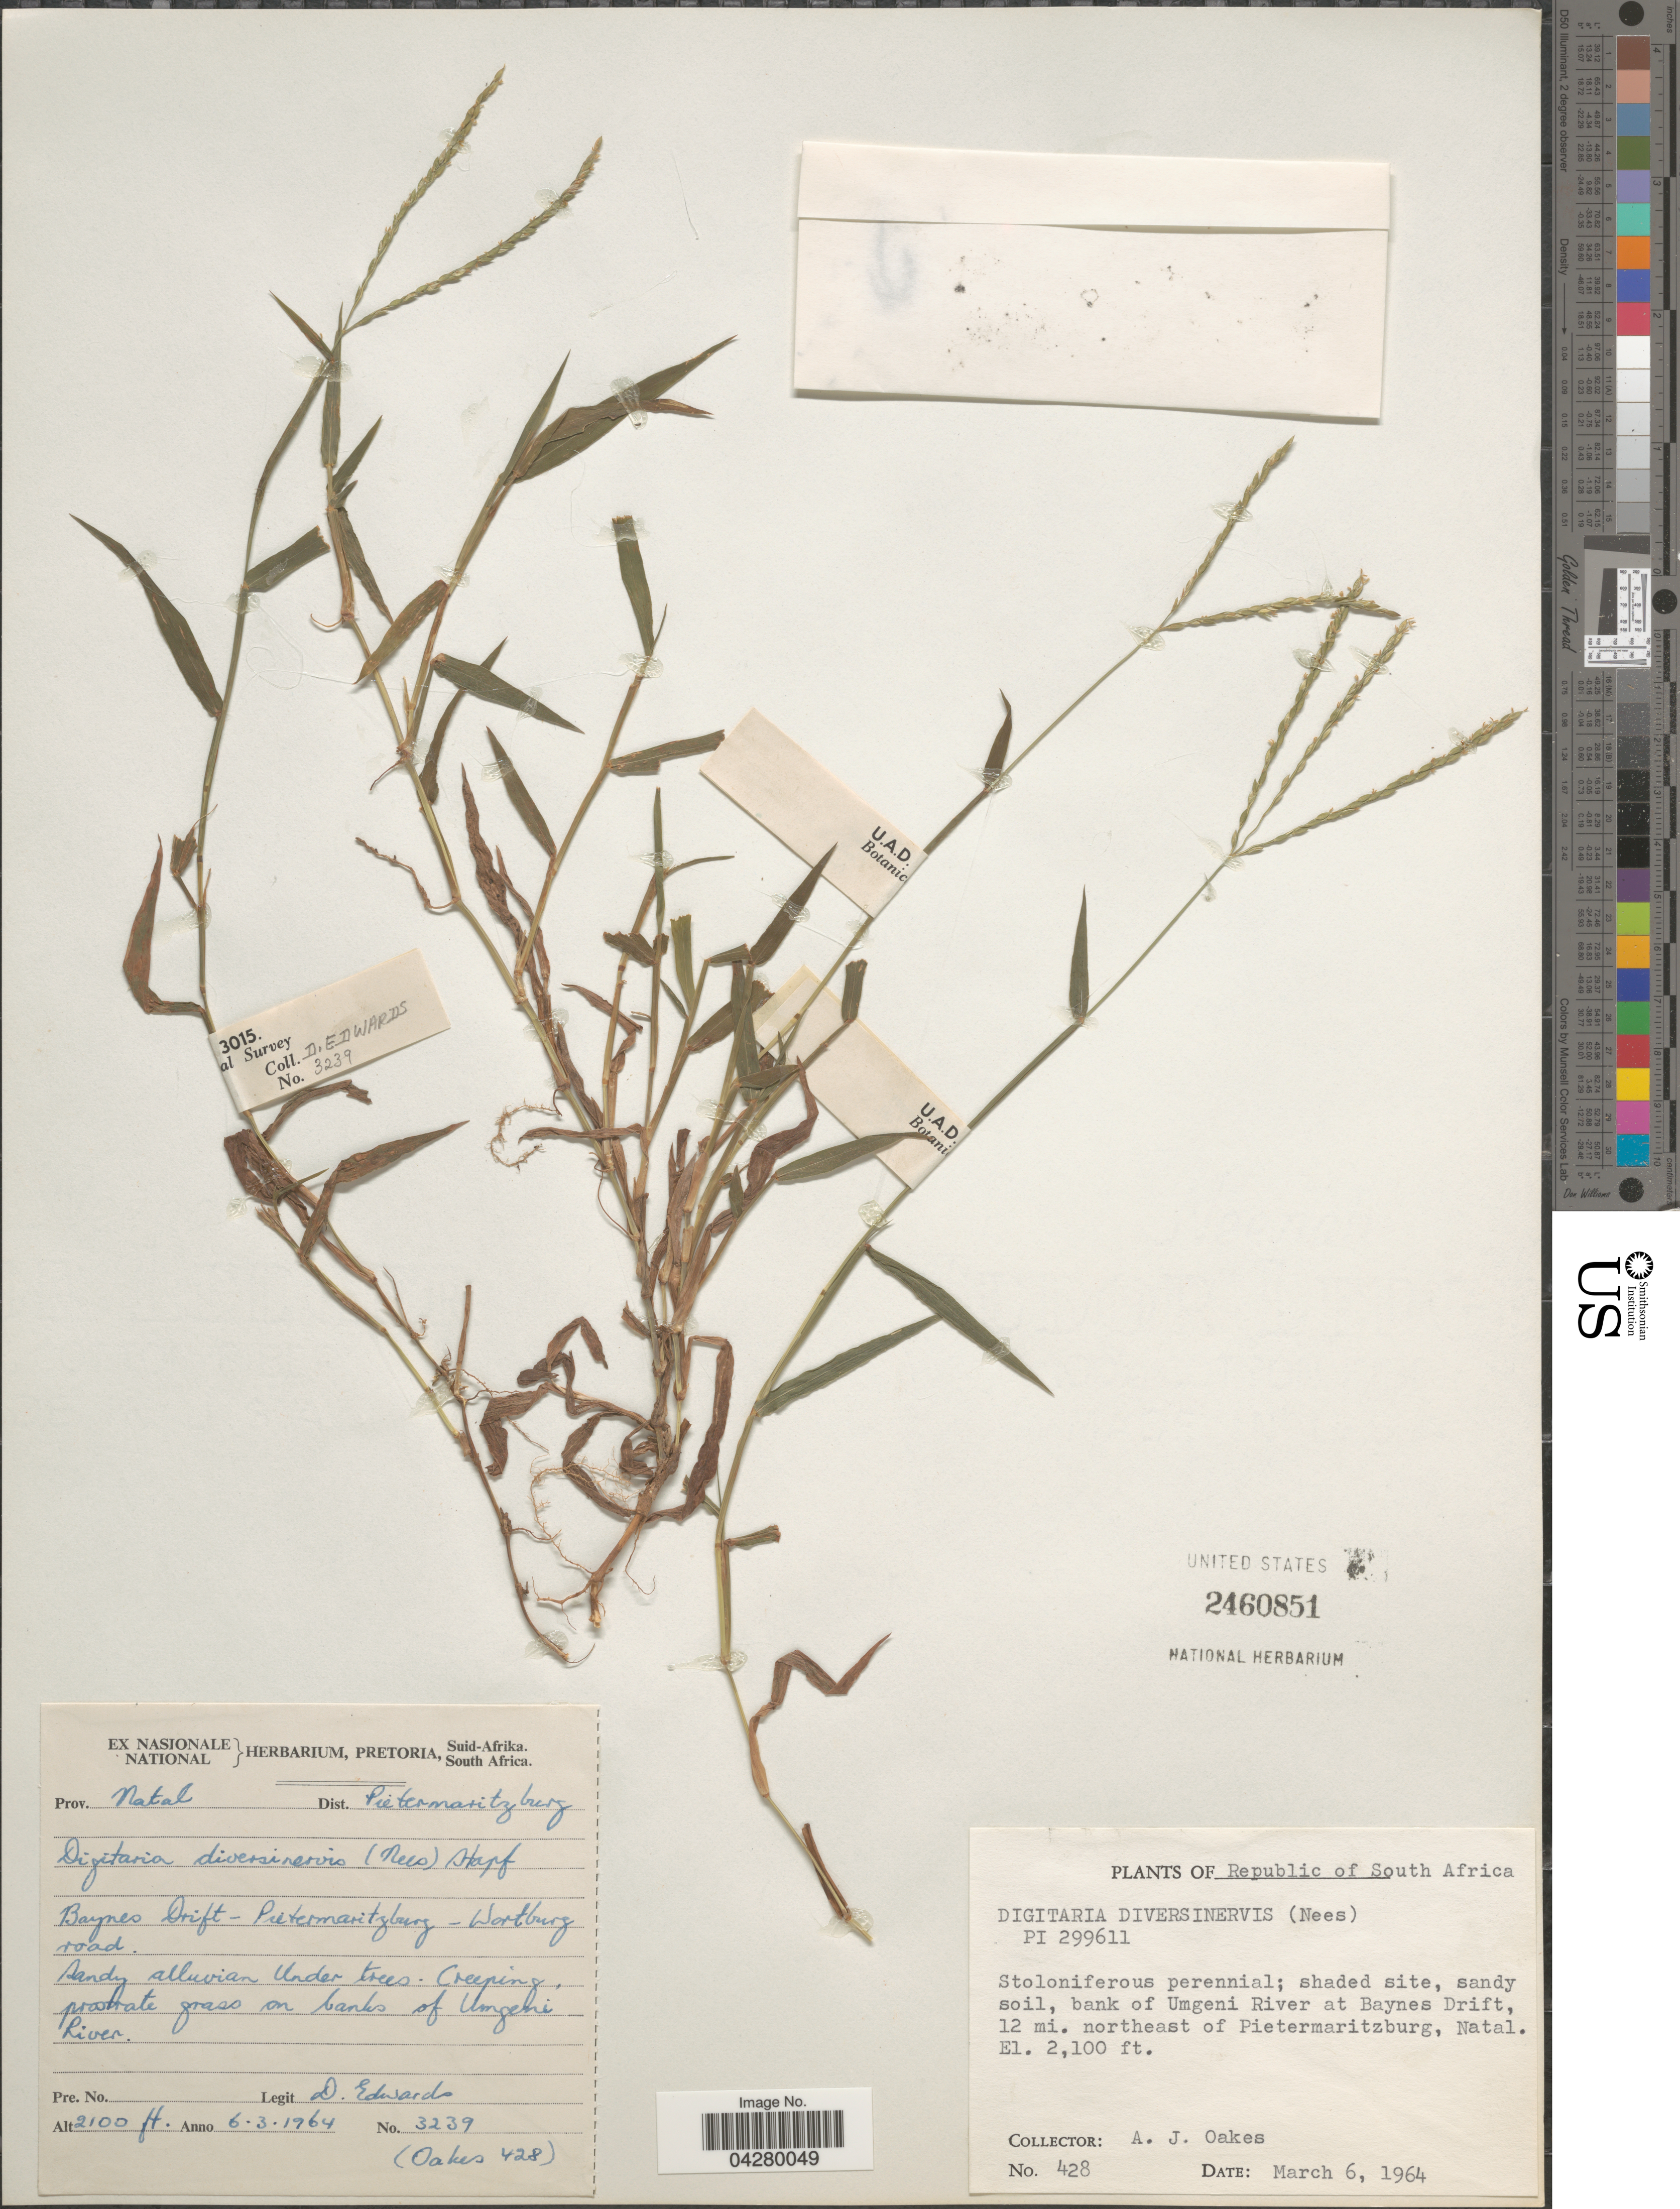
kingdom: Plantae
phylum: Tracheophyta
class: Liliopsida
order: Poales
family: Poaceae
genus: Digitaria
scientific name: Digitaria diversinervis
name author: (Nees) Stapf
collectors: D. Edwards & A. Oakes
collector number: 3239/428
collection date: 1964-03-06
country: South Africa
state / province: KwaZulu-Natal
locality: Prov. Natal. Dist. Pietermaritzburg. Baynes Drift - Pietermaritzburg - Worthburg road. Shaded site, sandy soil, bank of Umgeni River at Baynes Drift, 12 mi. northeast of Pietermaritzburg, Natal.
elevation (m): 640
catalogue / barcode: US 2460851